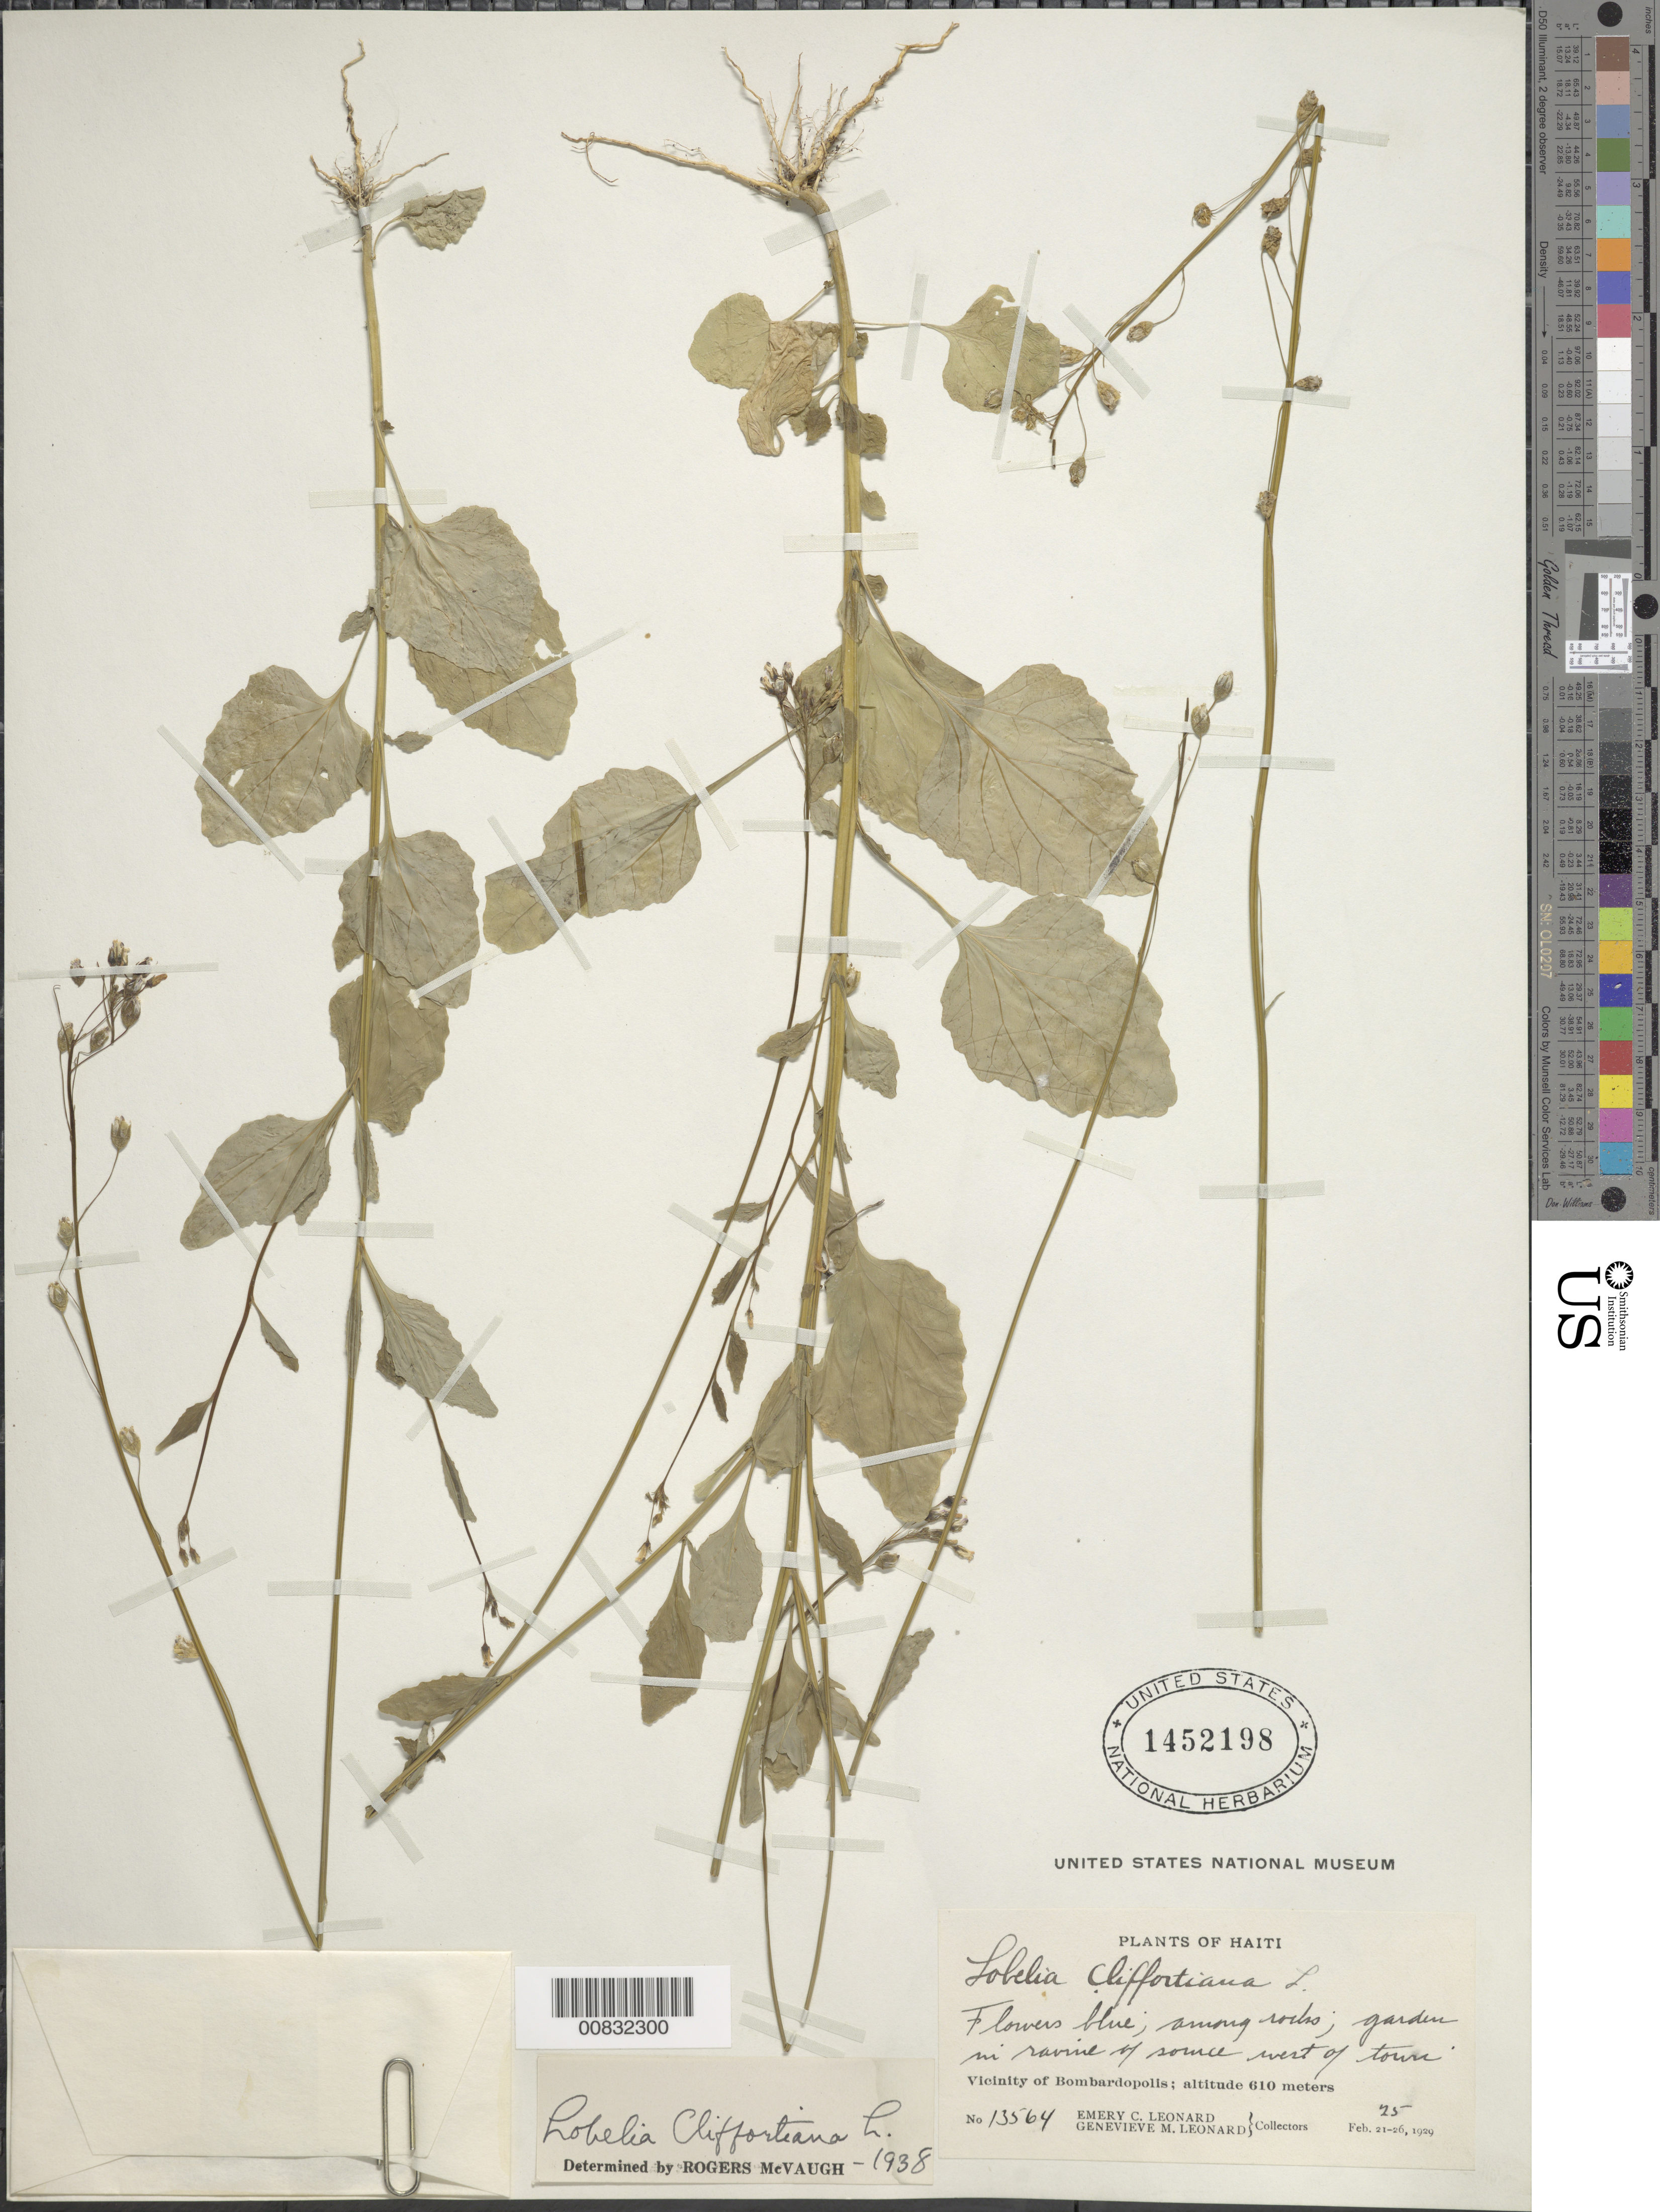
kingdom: Plantae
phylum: Tracheophyta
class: Magnoliopsida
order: Asterales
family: Campanulaceae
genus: Lobelia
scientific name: Lobelia cliffortiana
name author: L.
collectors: E. C. Leonard & G. M. Leonard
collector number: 13564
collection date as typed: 25 Feb 1929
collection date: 1929-02-25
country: Haiti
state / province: Nord-Ouest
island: Hispaniola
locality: Vicinity of Bombardopolis, source W of town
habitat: Among rocks, in garden in ravine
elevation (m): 610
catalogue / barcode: US 1452198